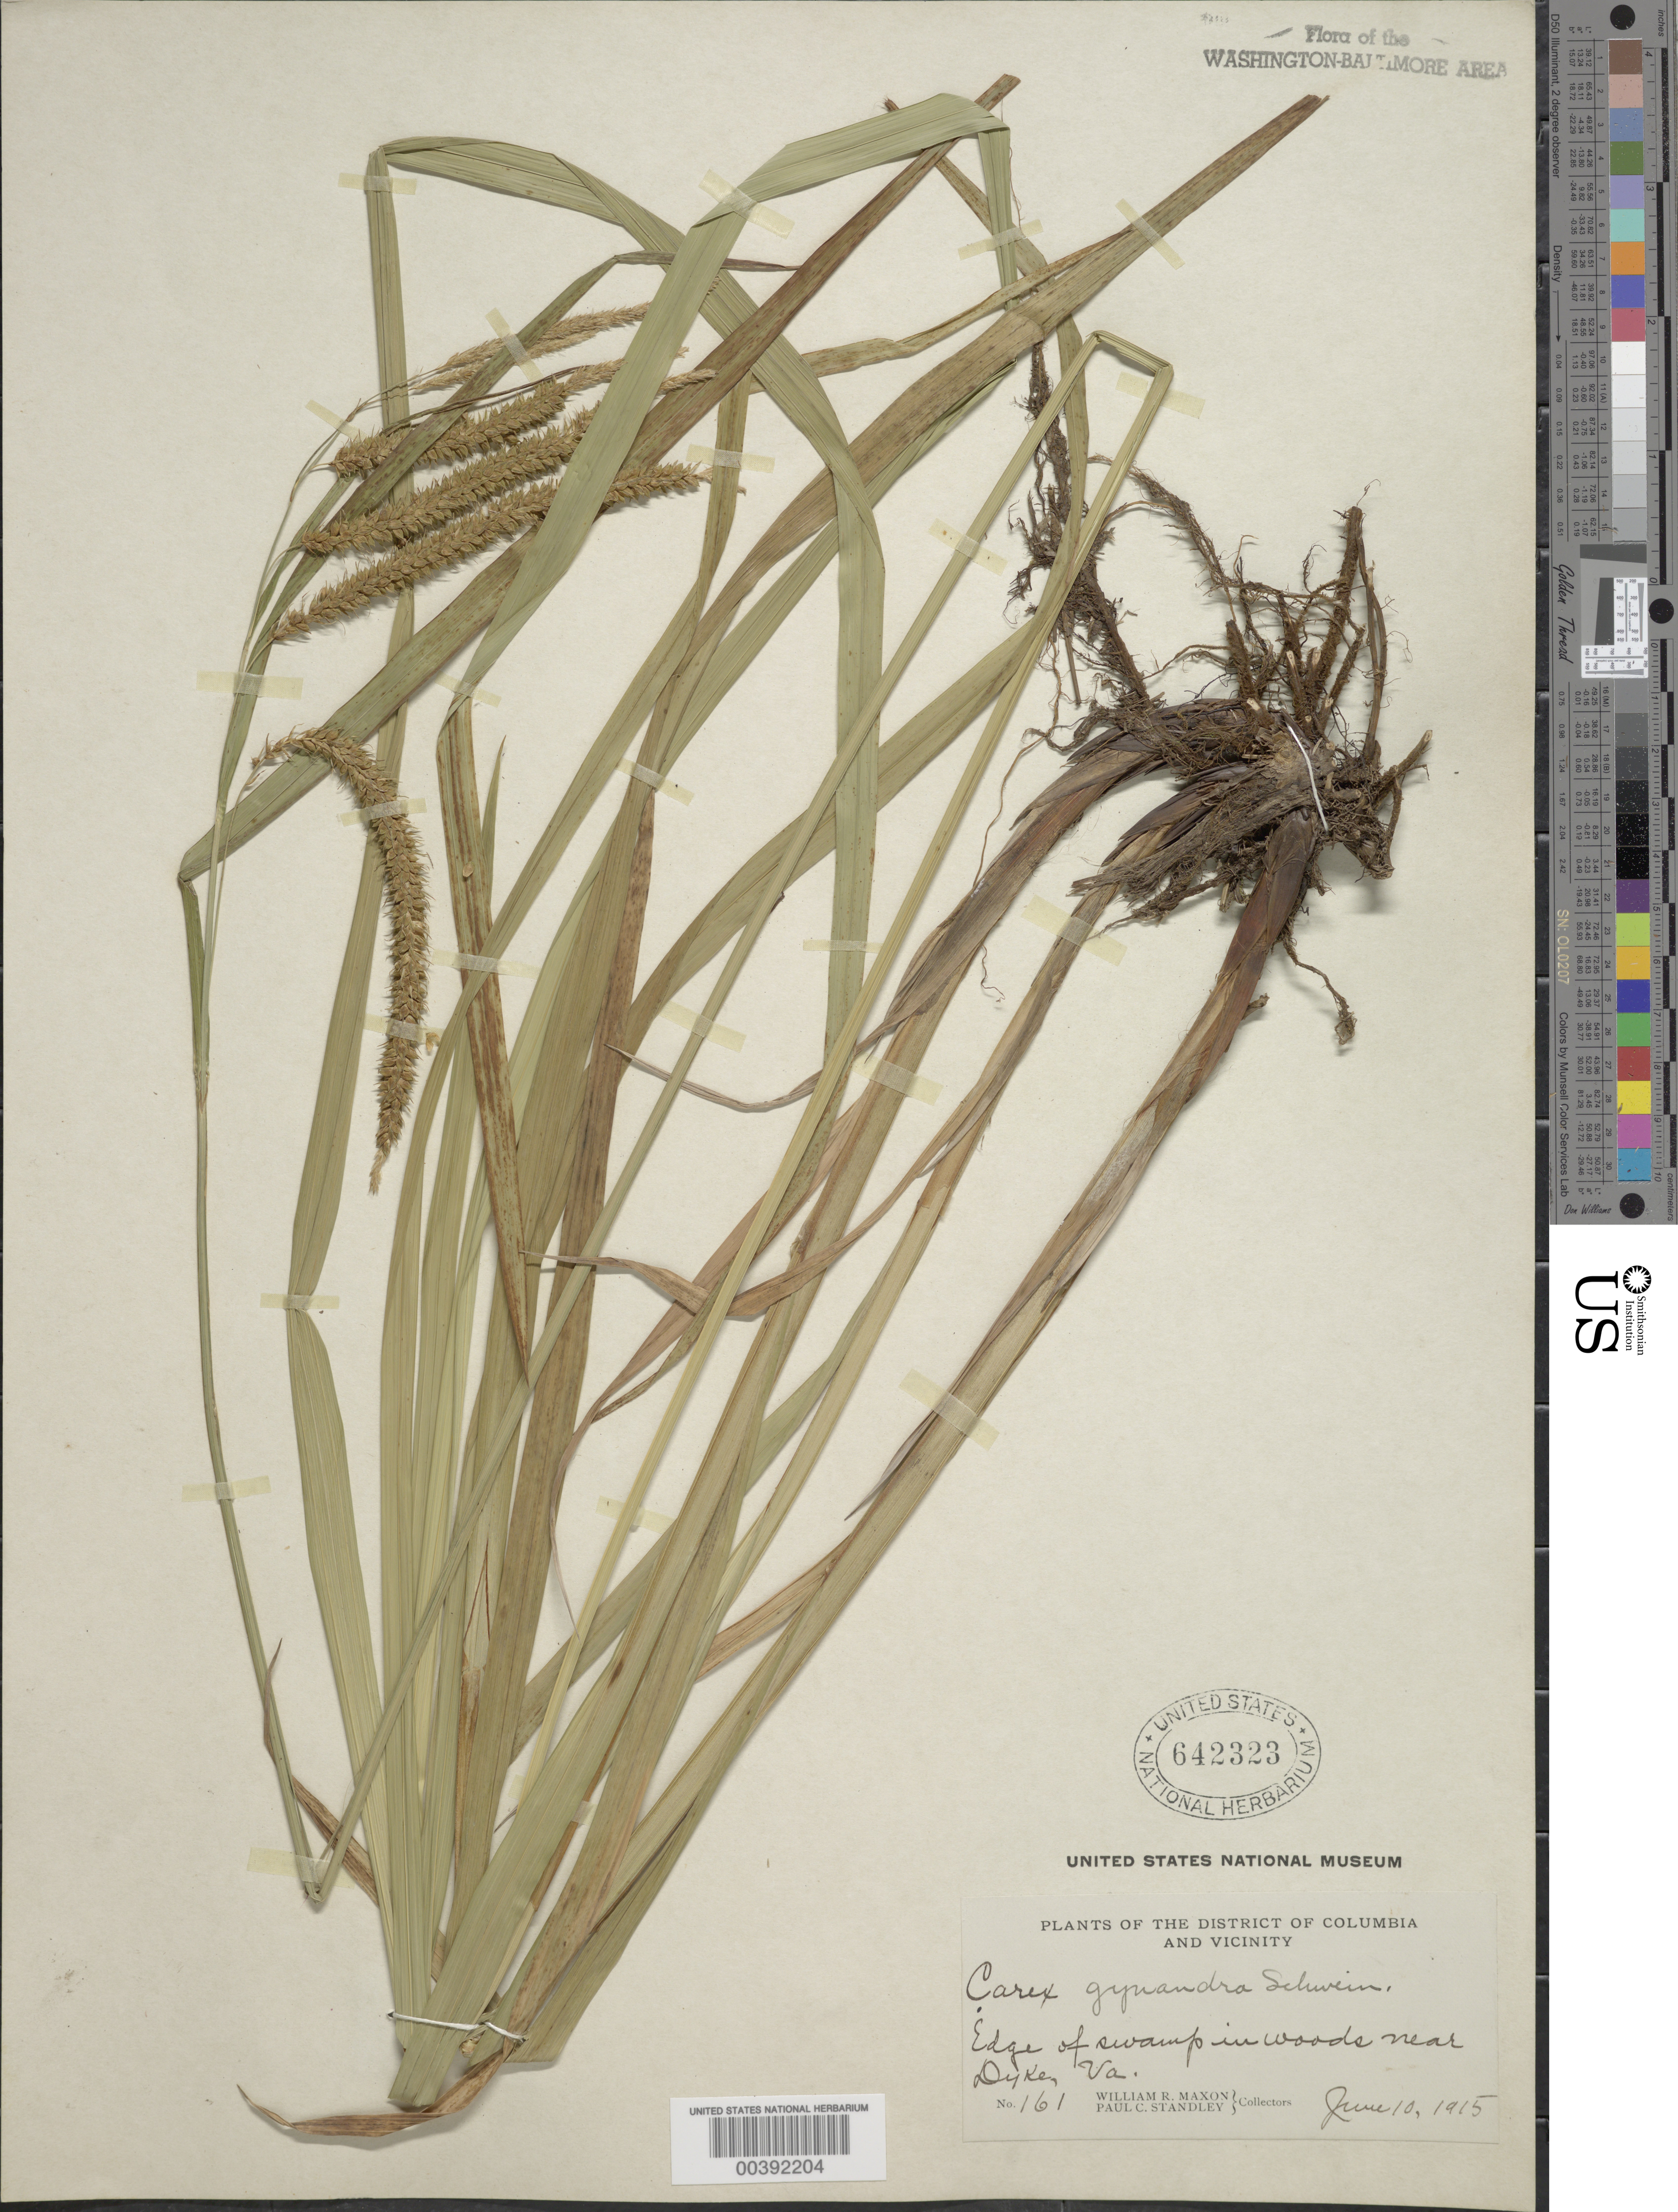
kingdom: Plantae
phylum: Tracheophyta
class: Liliopsida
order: Poales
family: Cyperaceae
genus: Carex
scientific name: Carex gynandra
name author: Schwein.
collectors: W. R. Maxon & P. C. Standley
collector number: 161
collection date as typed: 10 Jun 1915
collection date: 1915-06-10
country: United States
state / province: Virginia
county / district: Fairfax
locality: near Dyke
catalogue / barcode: US 642323